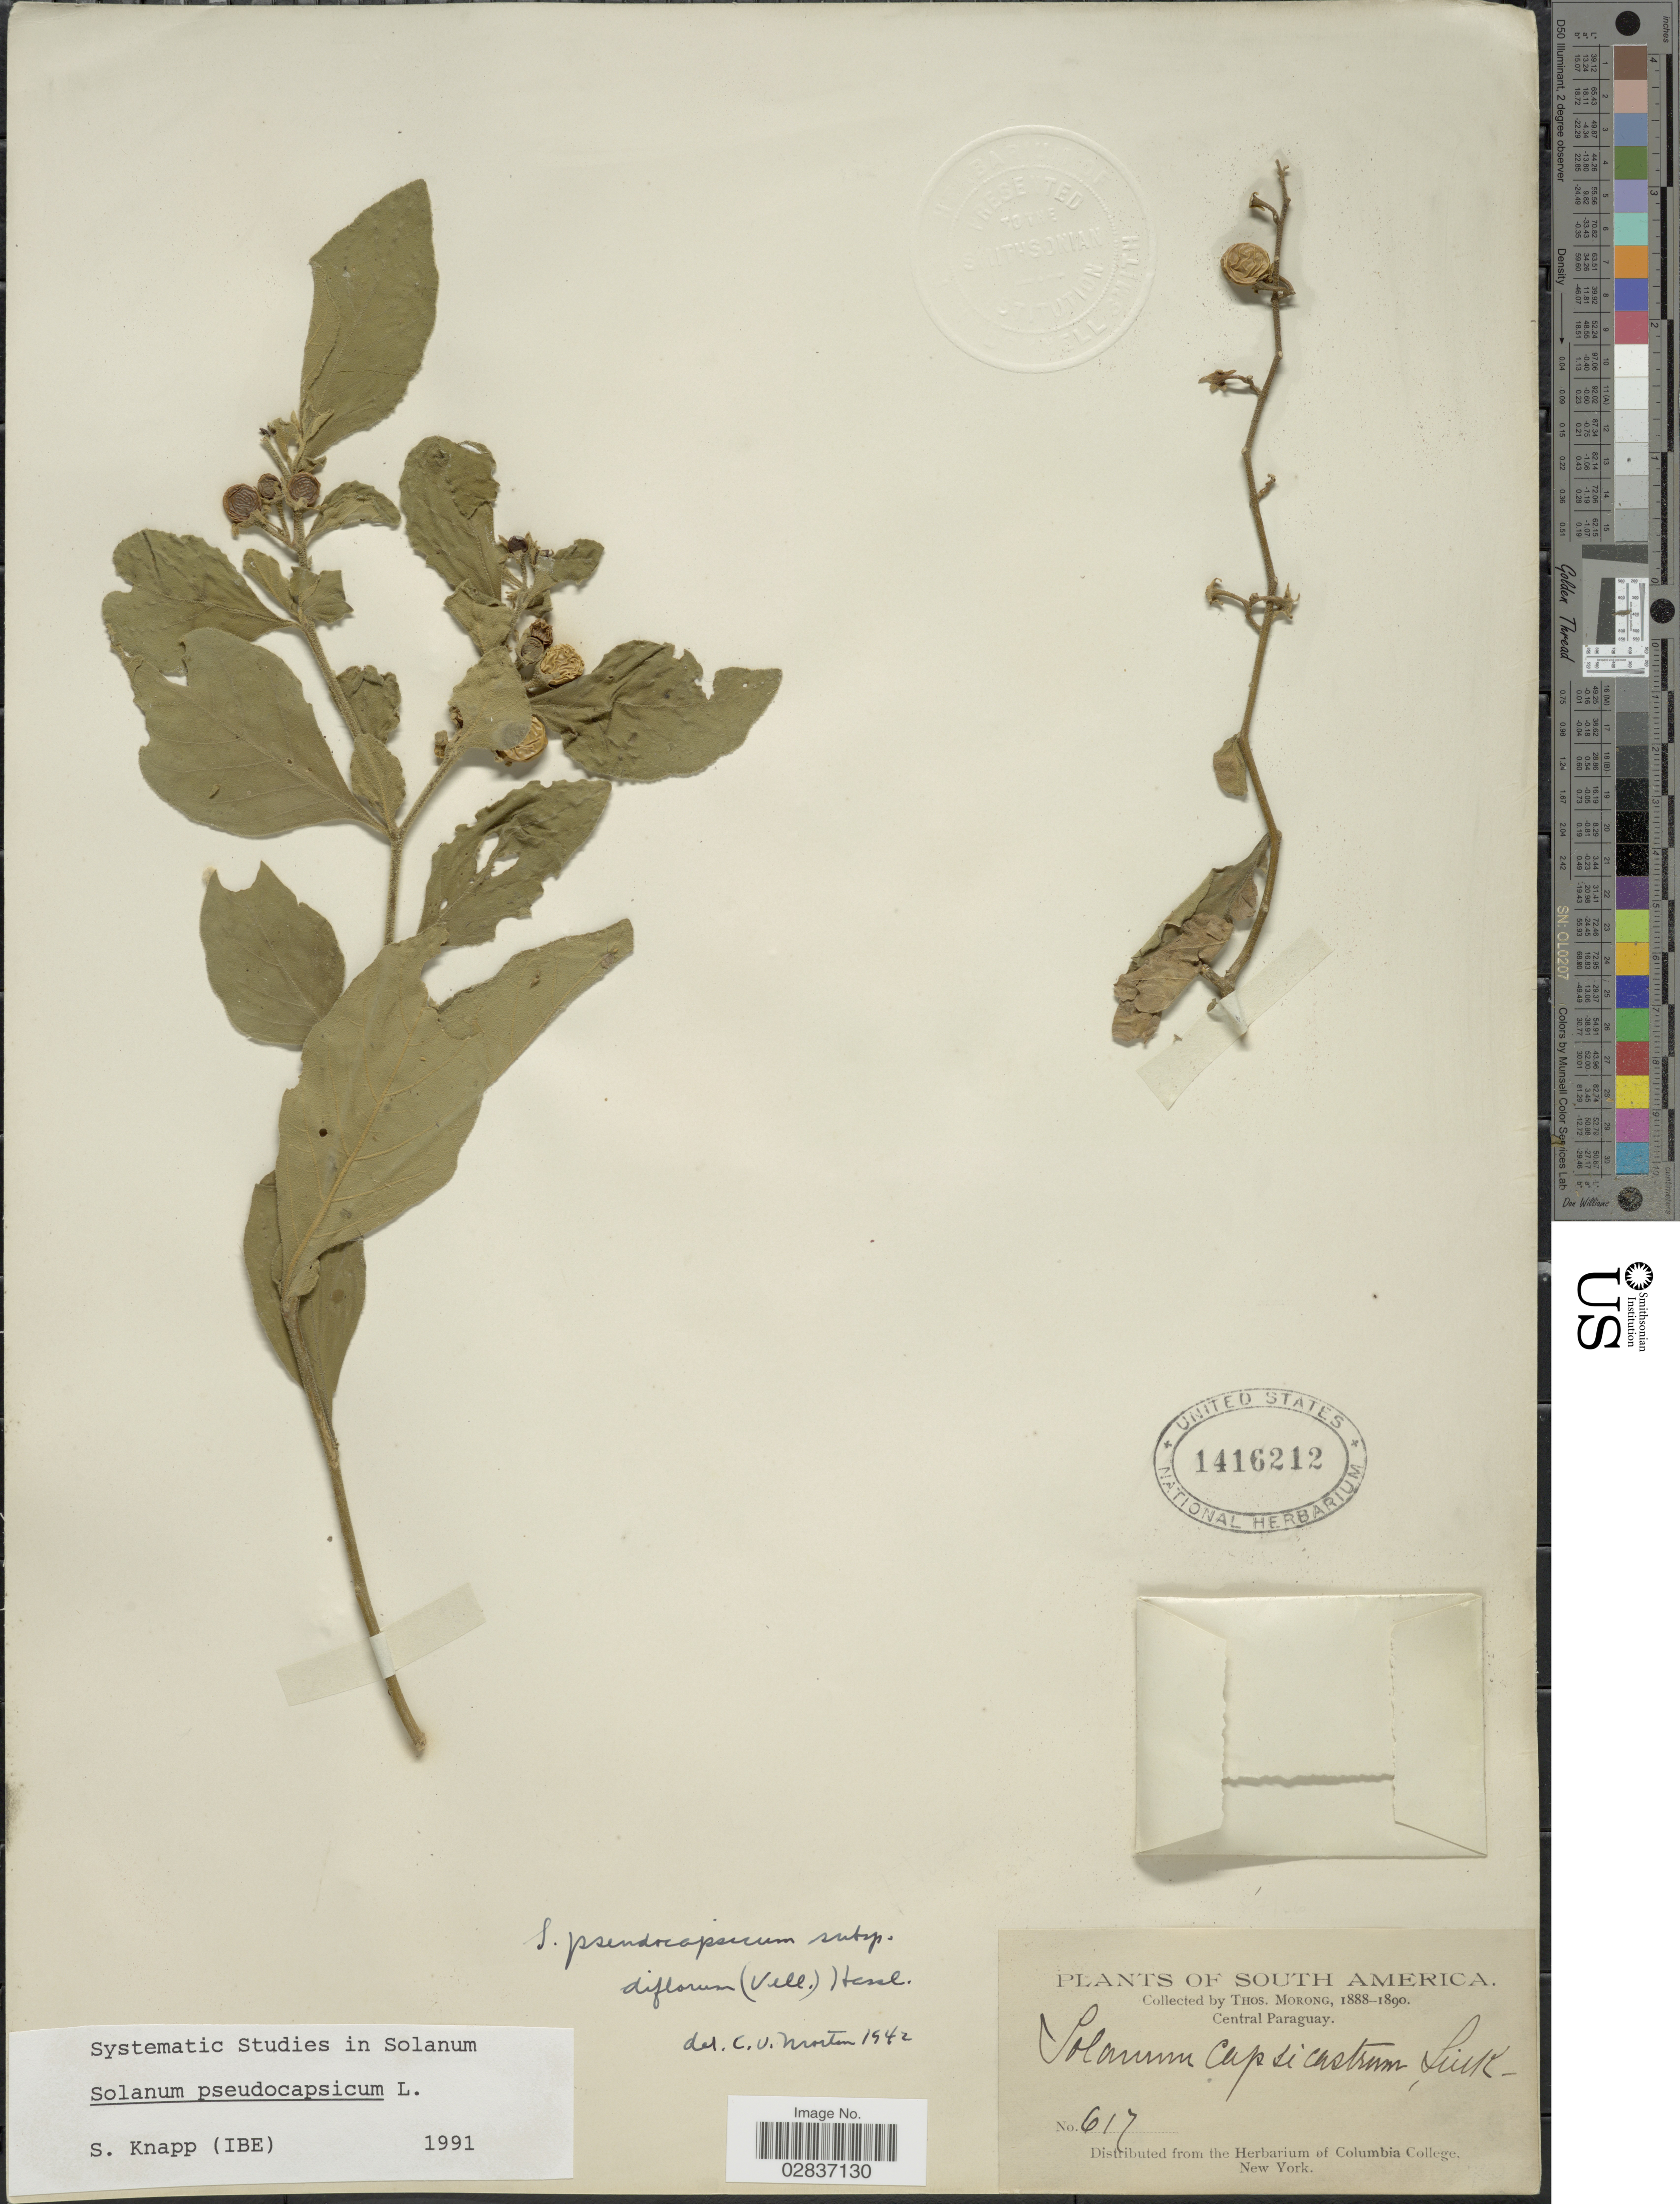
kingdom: Plantae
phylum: Tracheophyta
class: Magnoliopsida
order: Solanales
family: Solanaceae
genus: Solanum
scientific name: Solanum pseudocapsicum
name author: L.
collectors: ex herb. T. Morong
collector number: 617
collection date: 1888/1890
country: Paraguay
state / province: Central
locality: Central Paraguay.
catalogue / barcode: US 1416212